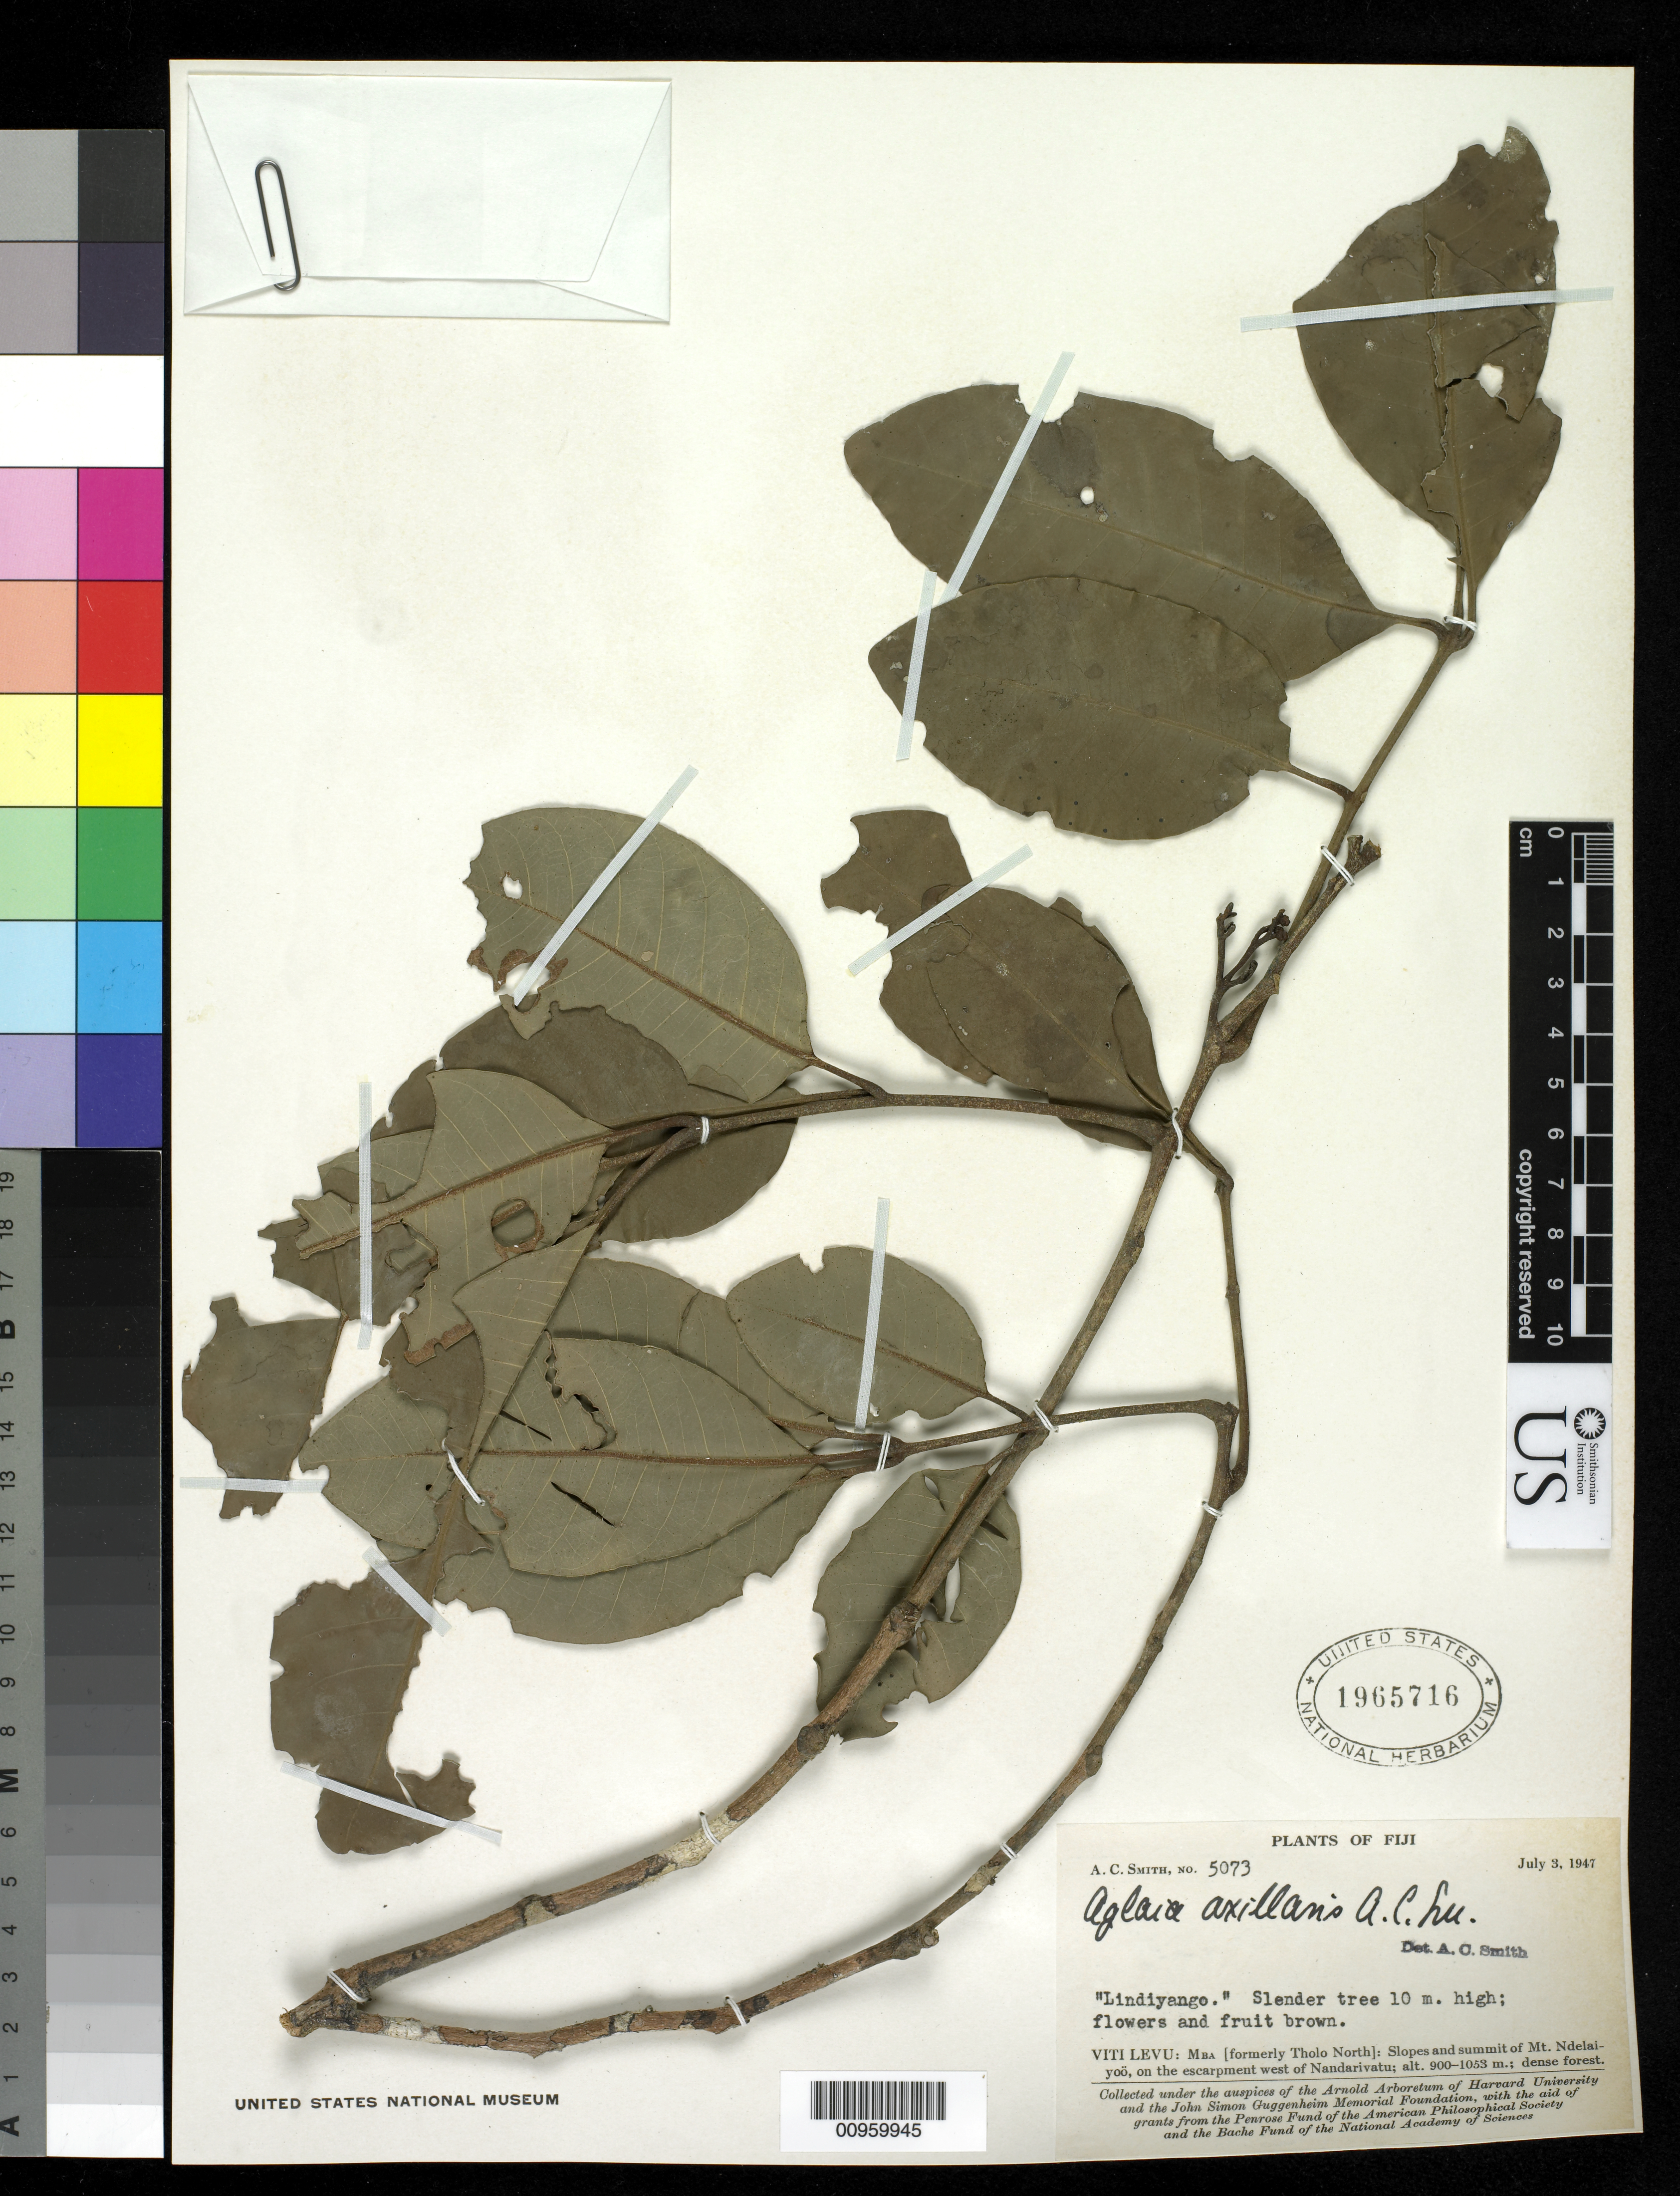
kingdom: Plantae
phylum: Tracheophyta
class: Magnoliopsida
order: Sapindales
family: Meliaceae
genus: Aglaia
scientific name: Aglaia vitiensis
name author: A.C. Sm.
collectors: C. A. Smith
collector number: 5073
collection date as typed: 03 Jul 1947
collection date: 1947-07-03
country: Fiji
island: Viwa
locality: Mba (formerly Tholo North): slopes and summit of Mt. Ndelaiyoo, on escarpment west of Nandarivatu, dense forest.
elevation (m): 900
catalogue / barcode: US 1965716